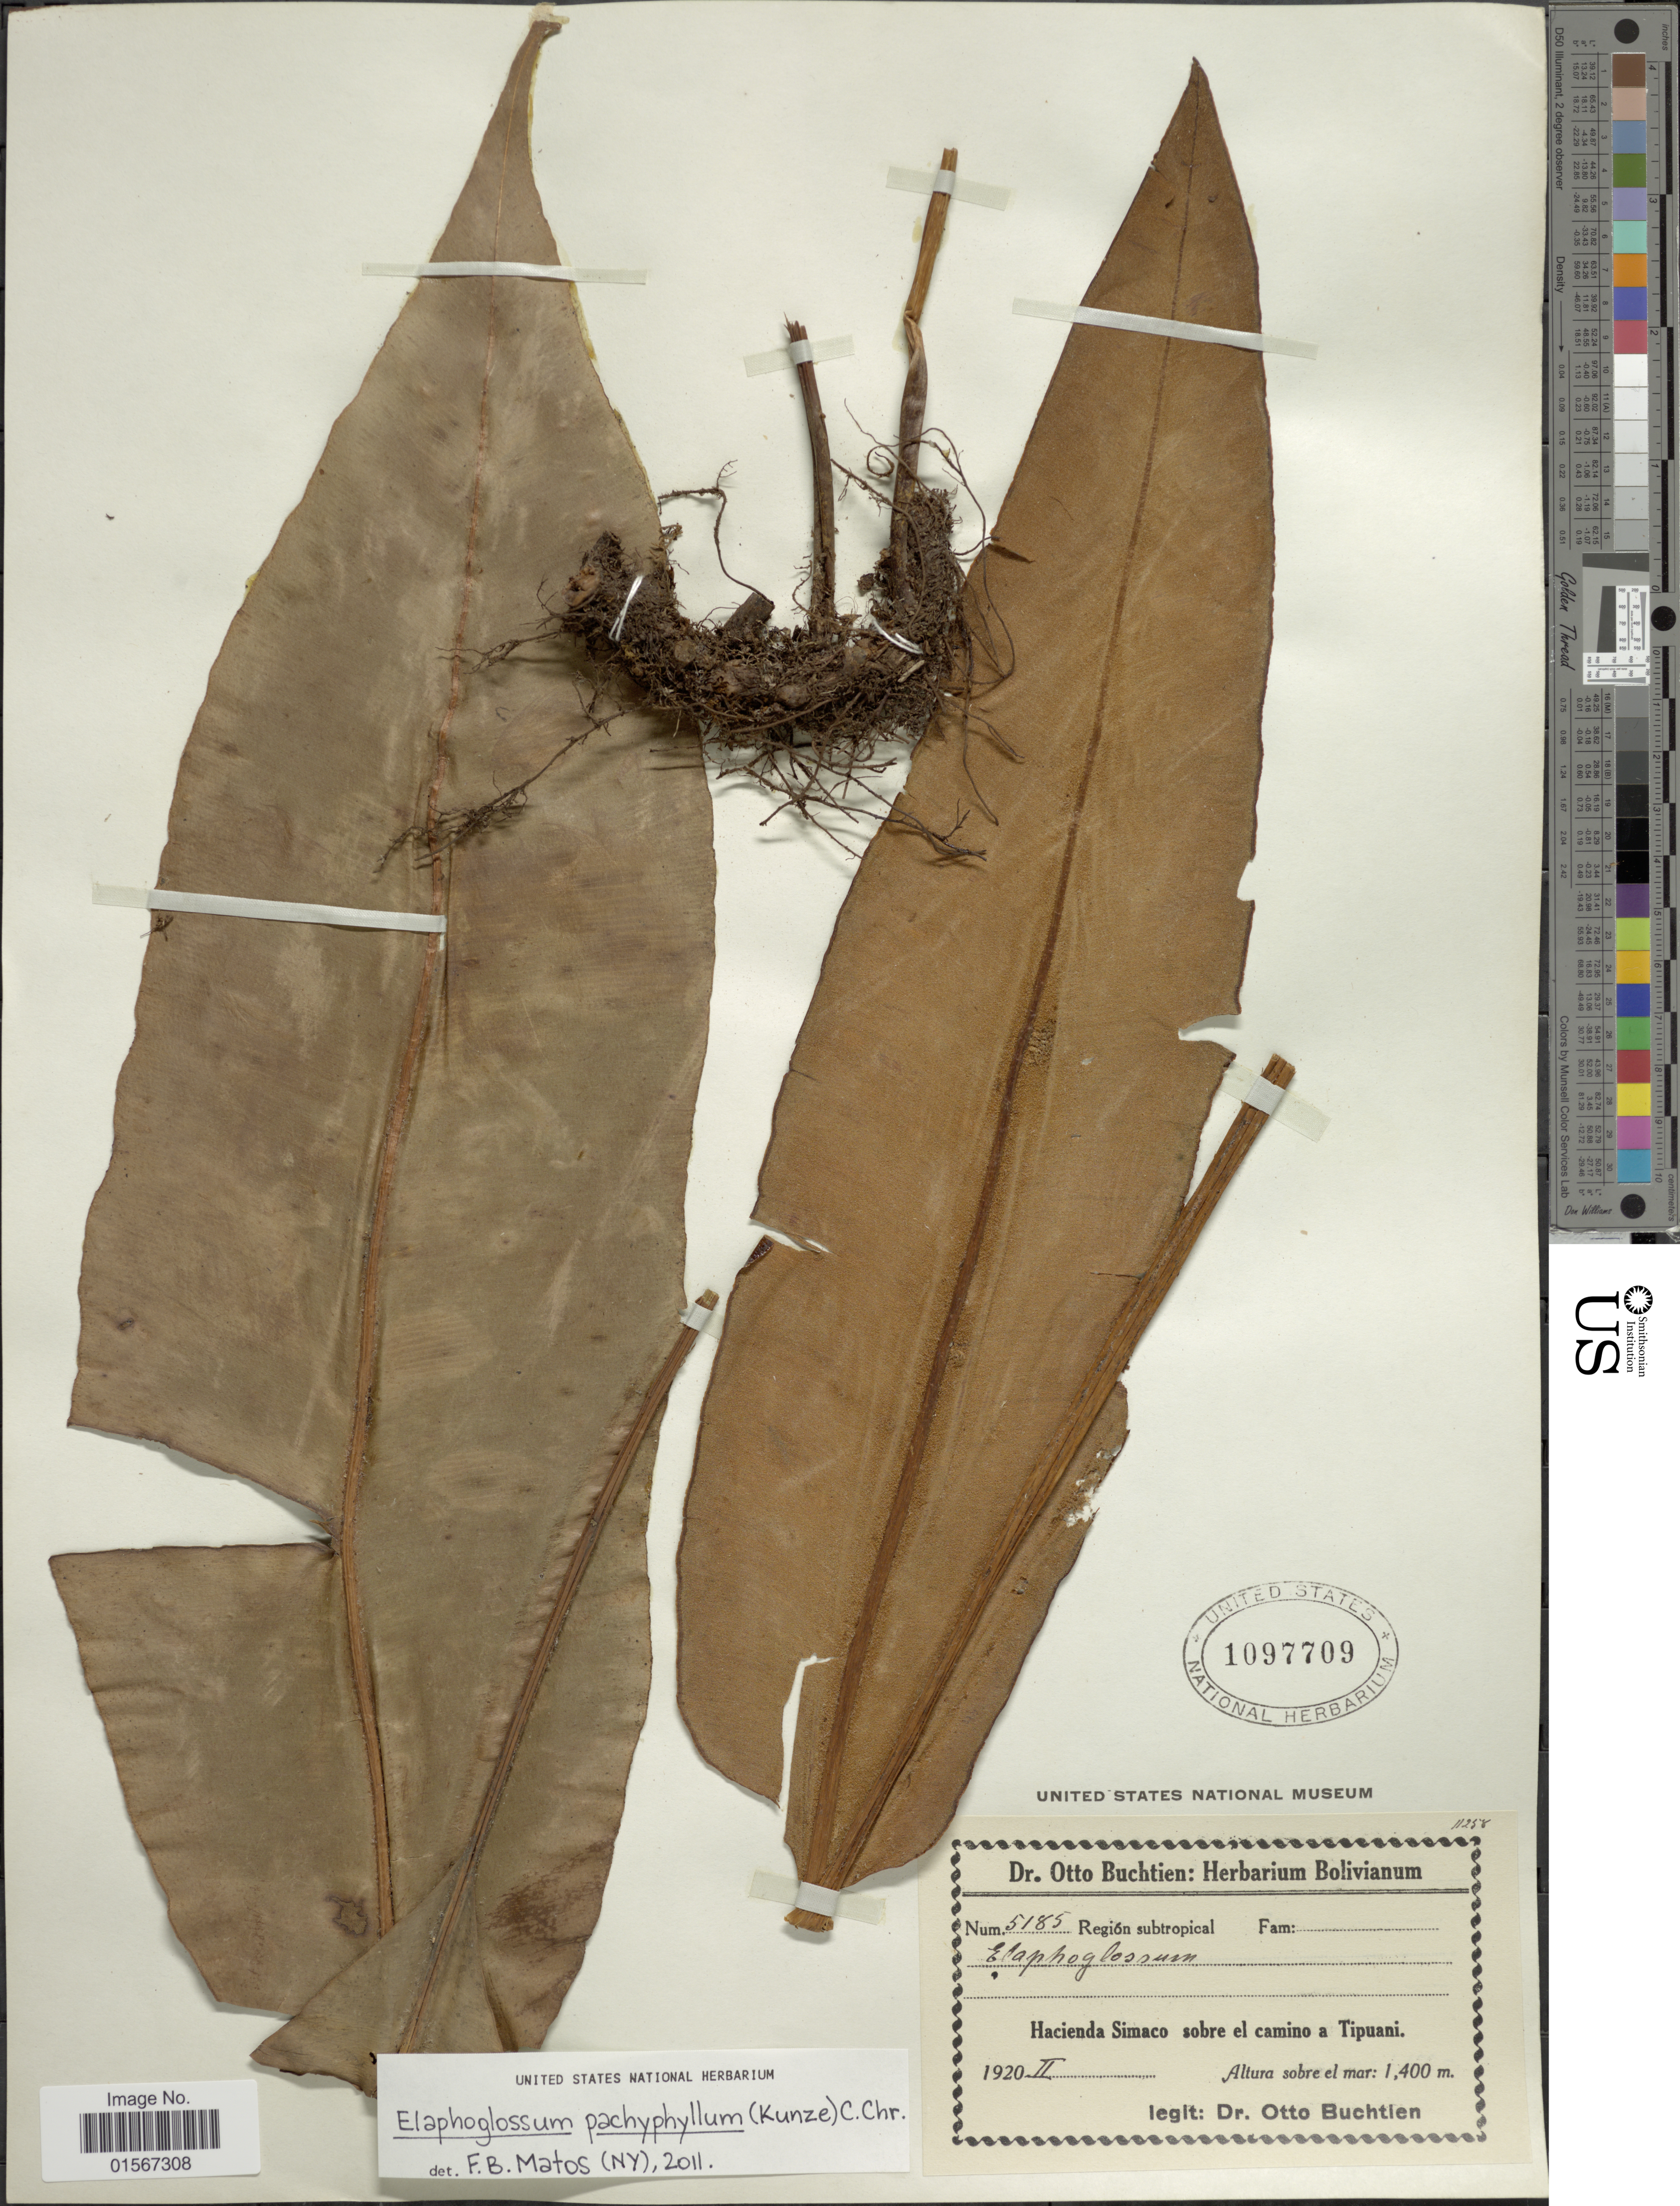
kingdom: Plantae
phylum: Tracheophyta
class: Polypodiopsida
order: Polypodiales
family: Dryopteridaceae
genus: Elaphoglossum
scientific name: Elaphoglossum pachyphyllum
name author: (Kunze) C. Chr.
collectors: O. Buchtien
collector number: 5185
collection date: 1920-02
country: Bolivia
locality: Bolivia, Hacienda Simaco, sobre el camino a Tipuani.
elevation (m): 1400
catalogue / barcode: US 1097709